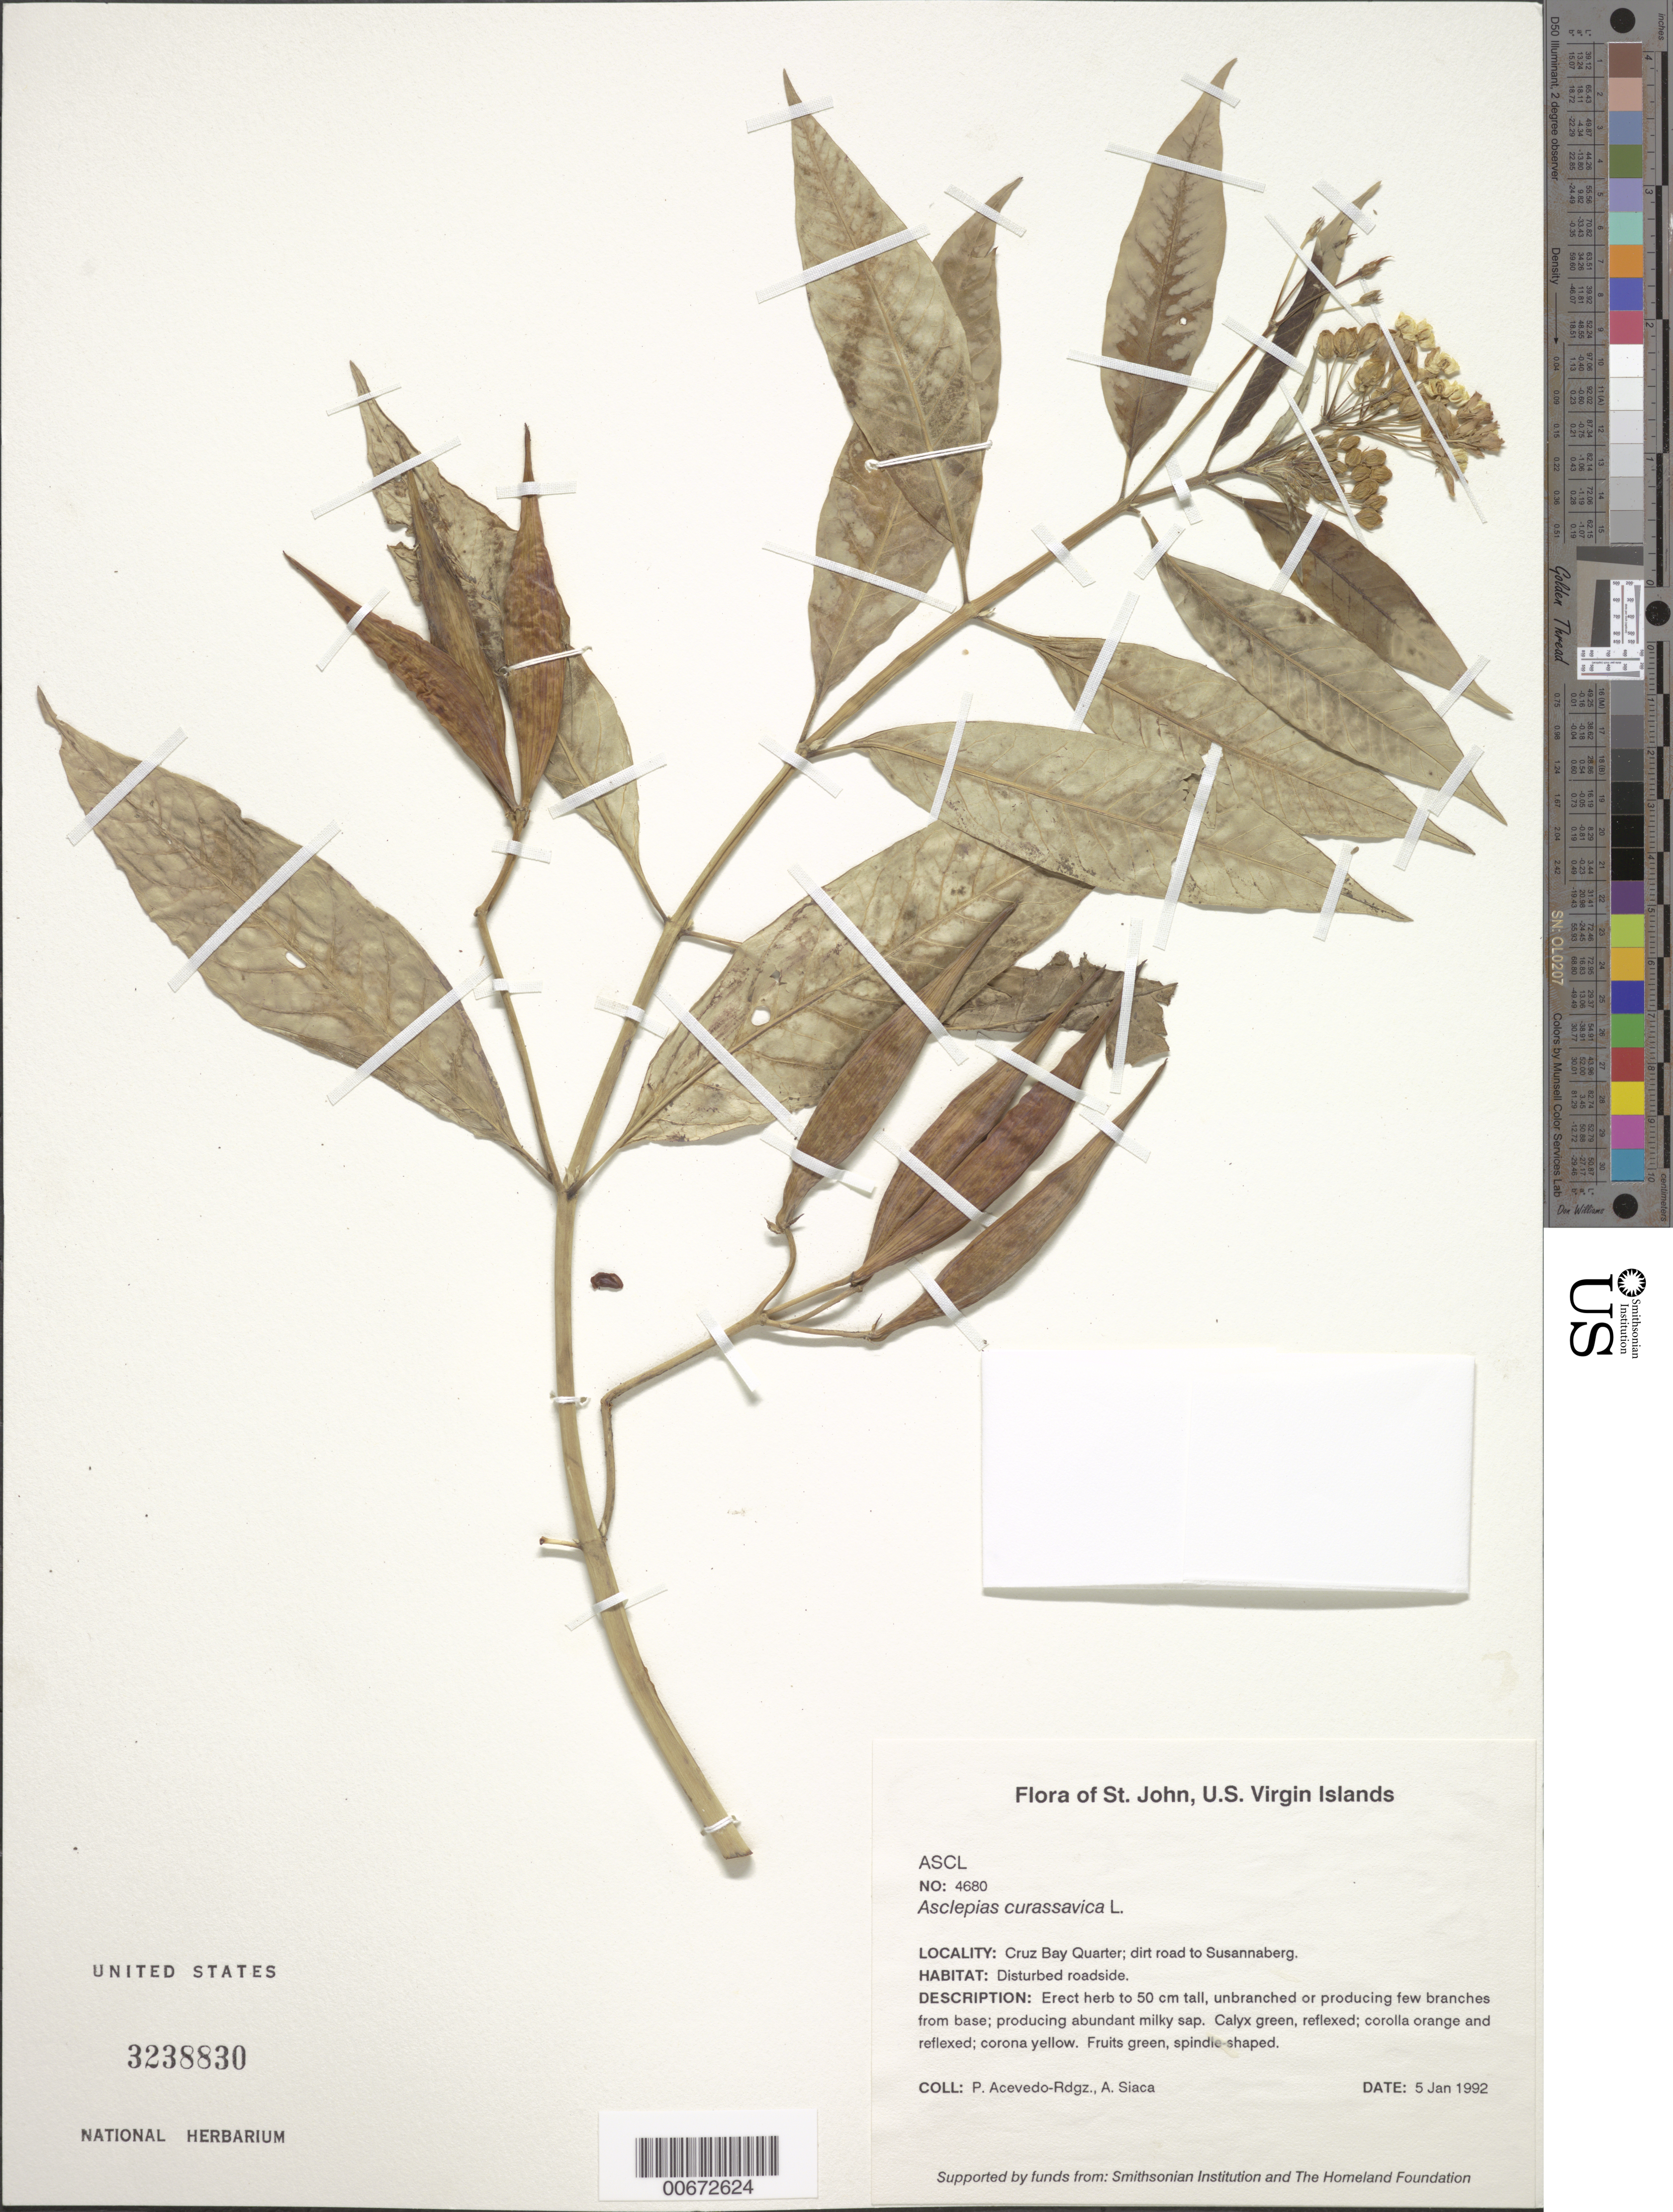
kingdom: Plantae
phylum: Tracheophyta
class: Magnoliopsida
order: Gentianales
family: Apocynaceae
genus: Asclepias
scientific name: Asclepias curassavica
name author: L.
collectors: P. Acevedo-Rodr. & A. Siaca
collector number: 4680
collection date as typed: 05 Jan 1992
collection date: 1992-01-05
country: U.S. Virgin Islands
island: St. John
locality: Cruz Bay Quarter; Dirt road from Susannaberg to North Shore Road.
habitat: Disturbed roadside.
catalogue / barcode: US 3238830